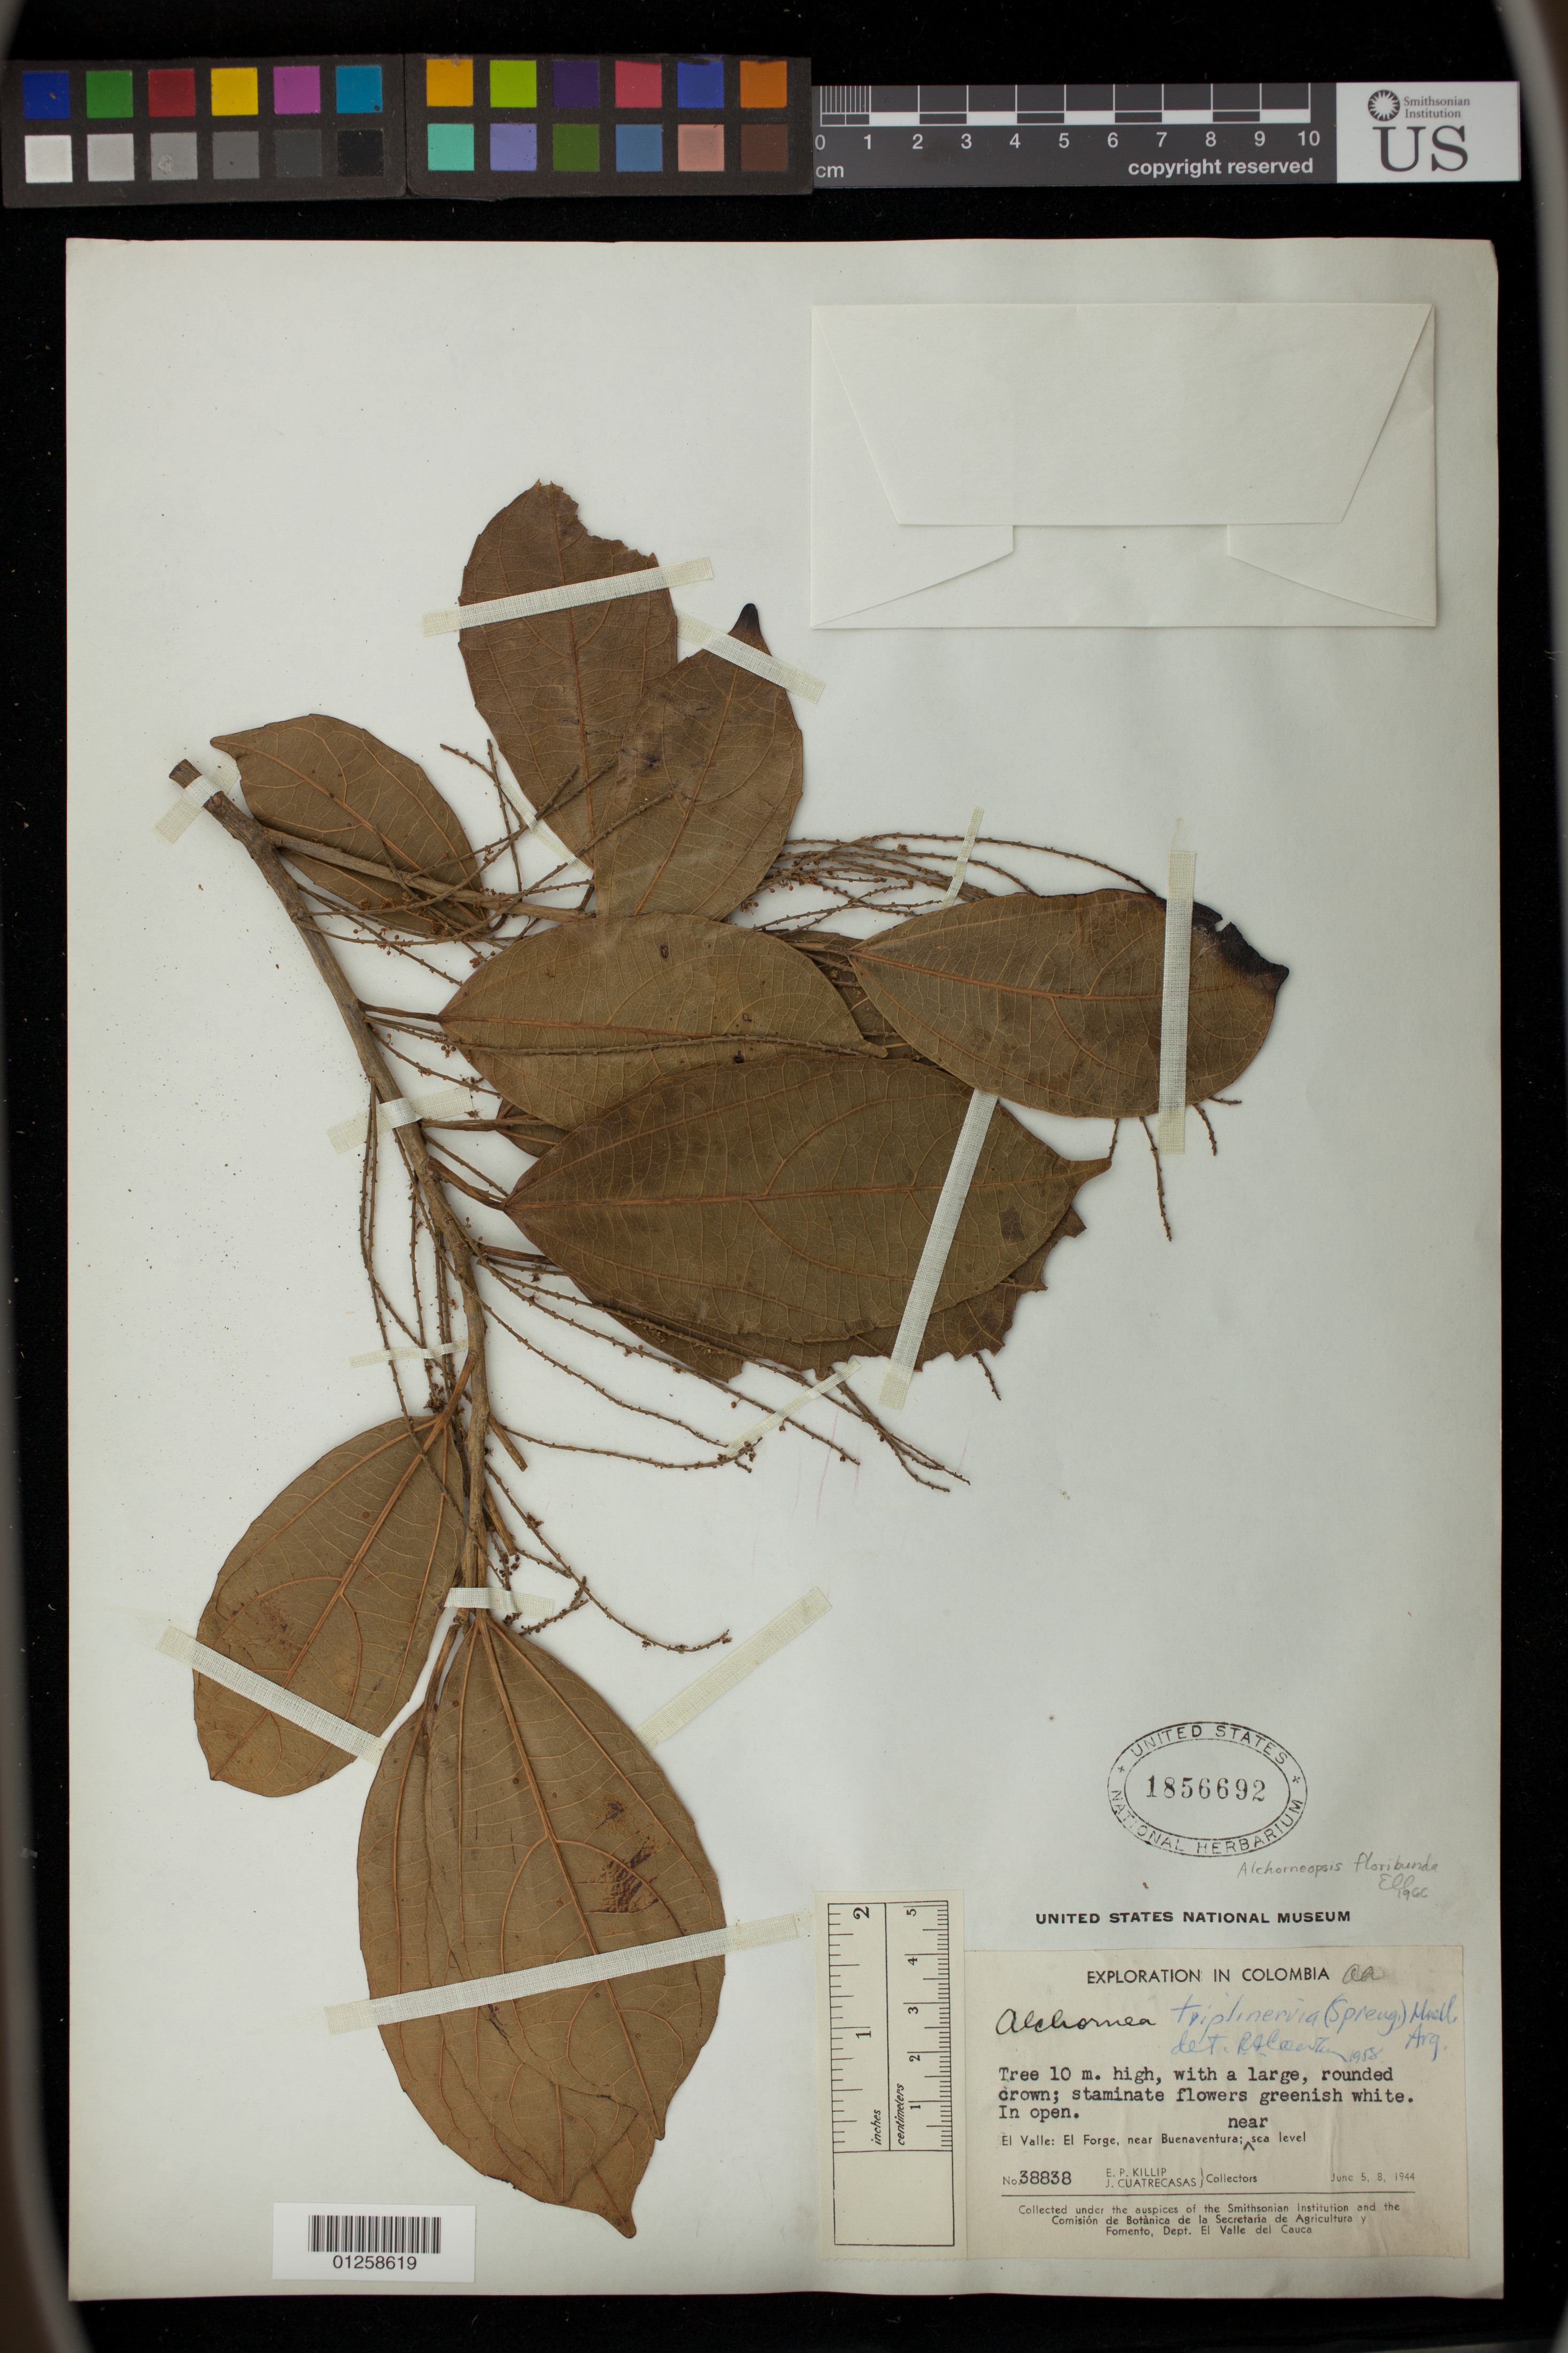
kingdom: Plantae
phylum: Tracheophyta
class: Magnoliopsida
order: Malpighiales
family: Euphorbiaceae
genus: Alchorneopsis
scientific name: Alchorneopsis floribunda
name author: (Benth.) Müll. Arg.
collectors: E. P. Killip & J. Cuatrecasas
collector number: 38838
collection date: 1944-06-05/1944-06-08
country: Colombia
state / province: Valle del Cauca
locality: El Valle: El Forge, near Buenaventura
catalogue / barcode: US 1856692